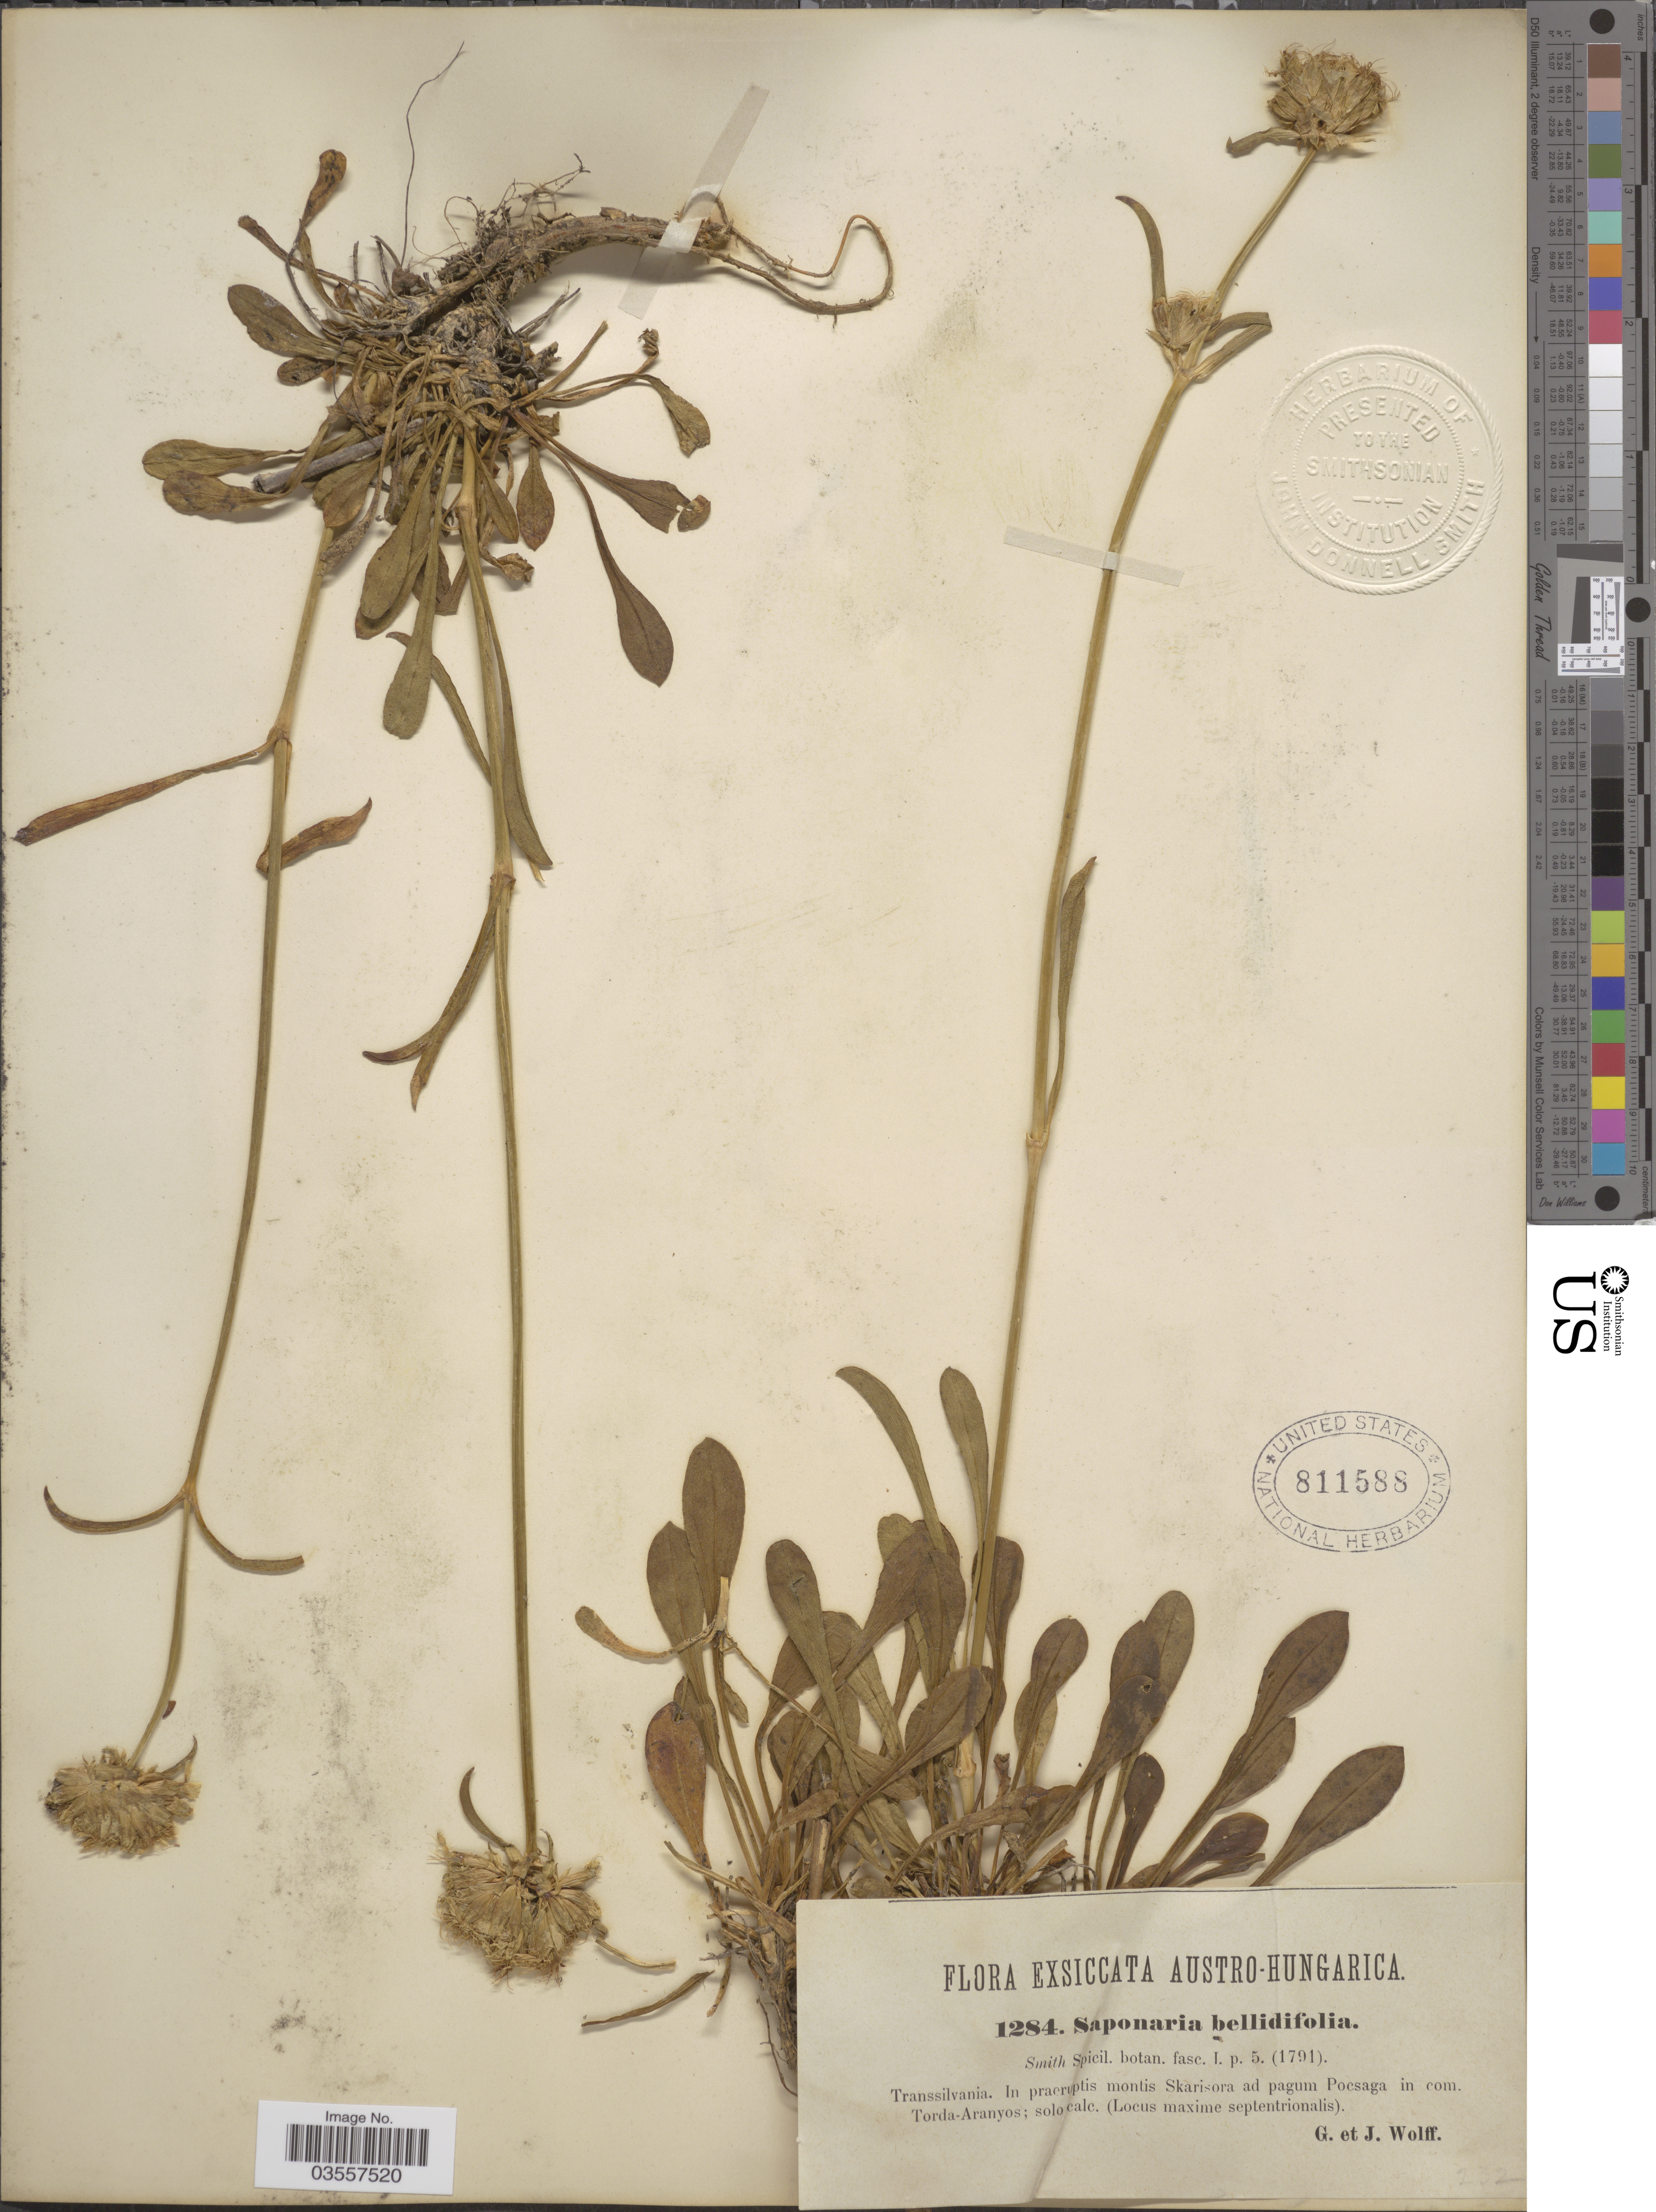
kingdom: Plantae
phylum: Tracheophyta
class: Magnoliopsida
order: Caryophyllales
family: Caryophyllaceae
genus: Saponaria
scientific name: Saponaria bellidifolia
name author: Sm.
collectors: G. Wolff & J. Wolff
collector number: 1284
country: Romania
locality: Austro-hungarica. Transsilvania. In praeruptis montis Skarisora ad pagum Pocsaga in com. Torda-Aranyos.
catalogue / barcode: US 811588